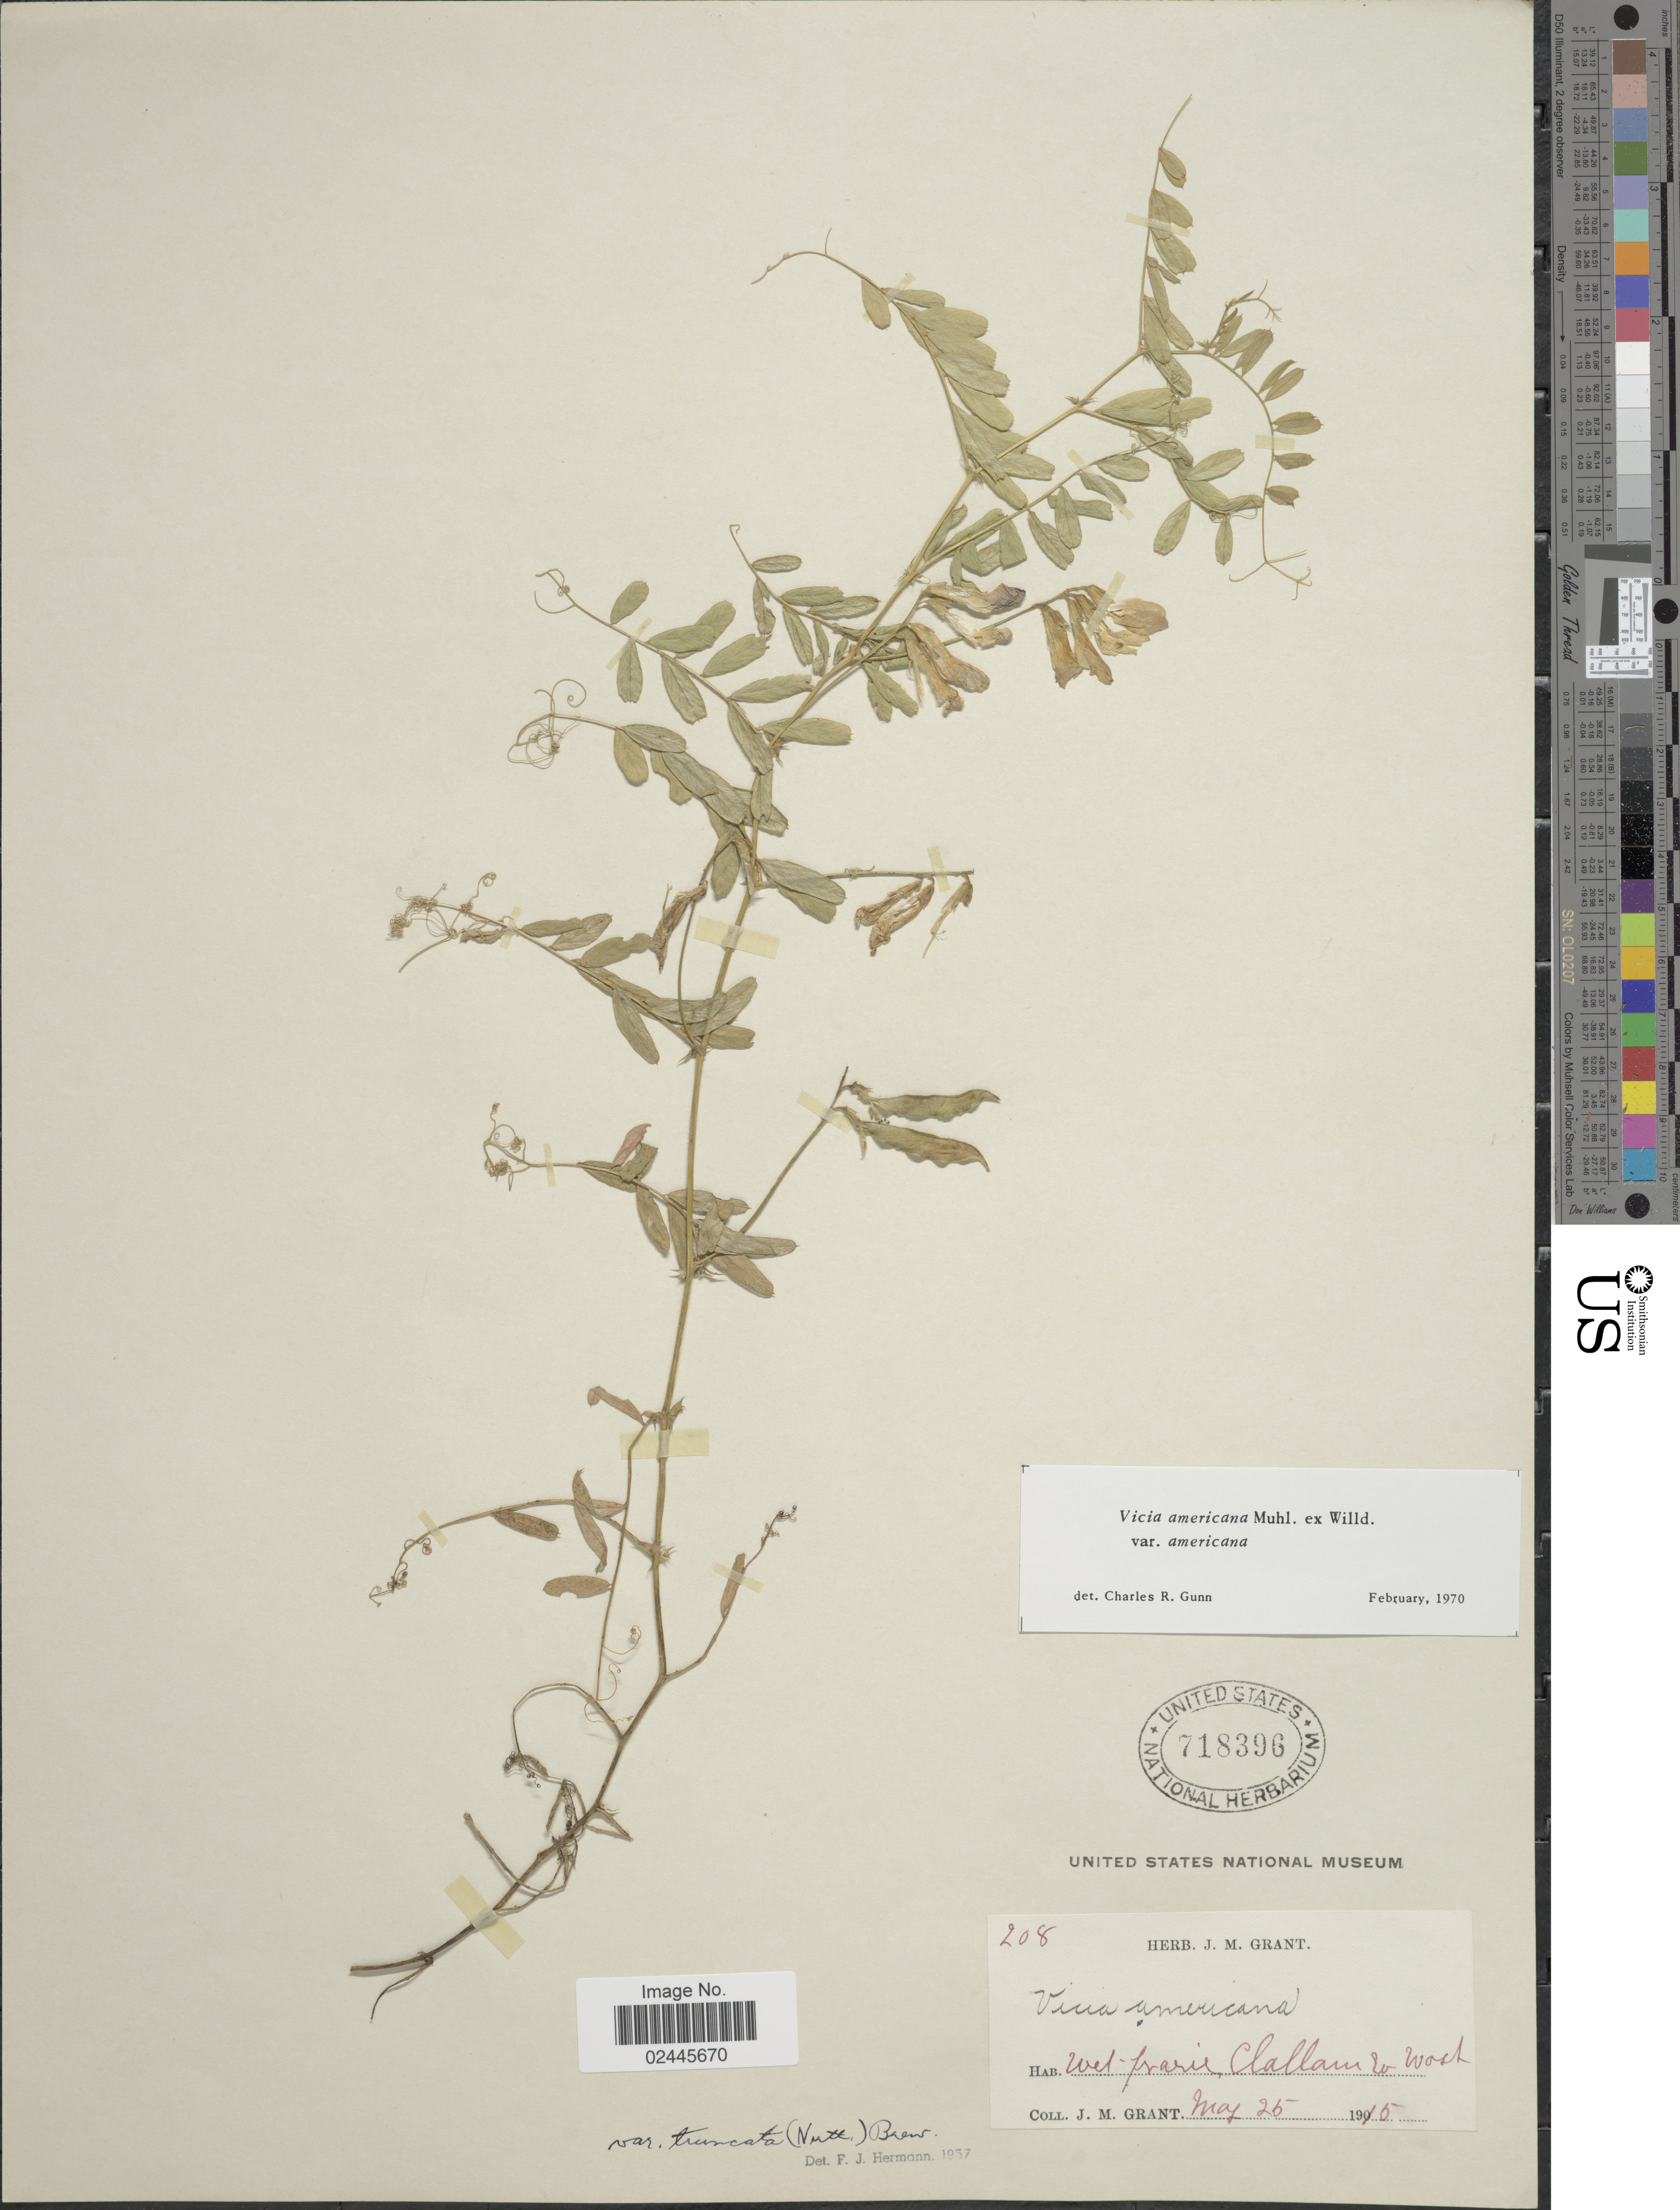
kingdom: Plantae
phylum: Tracheophyta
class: Magnoliopsida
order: Fabales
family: Fabaceae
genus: Vicia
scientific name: Vicia americana var. americana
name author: Muhl. ex Willd.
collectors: J. M. Grant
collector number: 208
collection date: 1915-05-25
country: United States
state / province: Washington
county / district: Clallam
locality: Clallam Co.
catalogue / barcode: US 718396